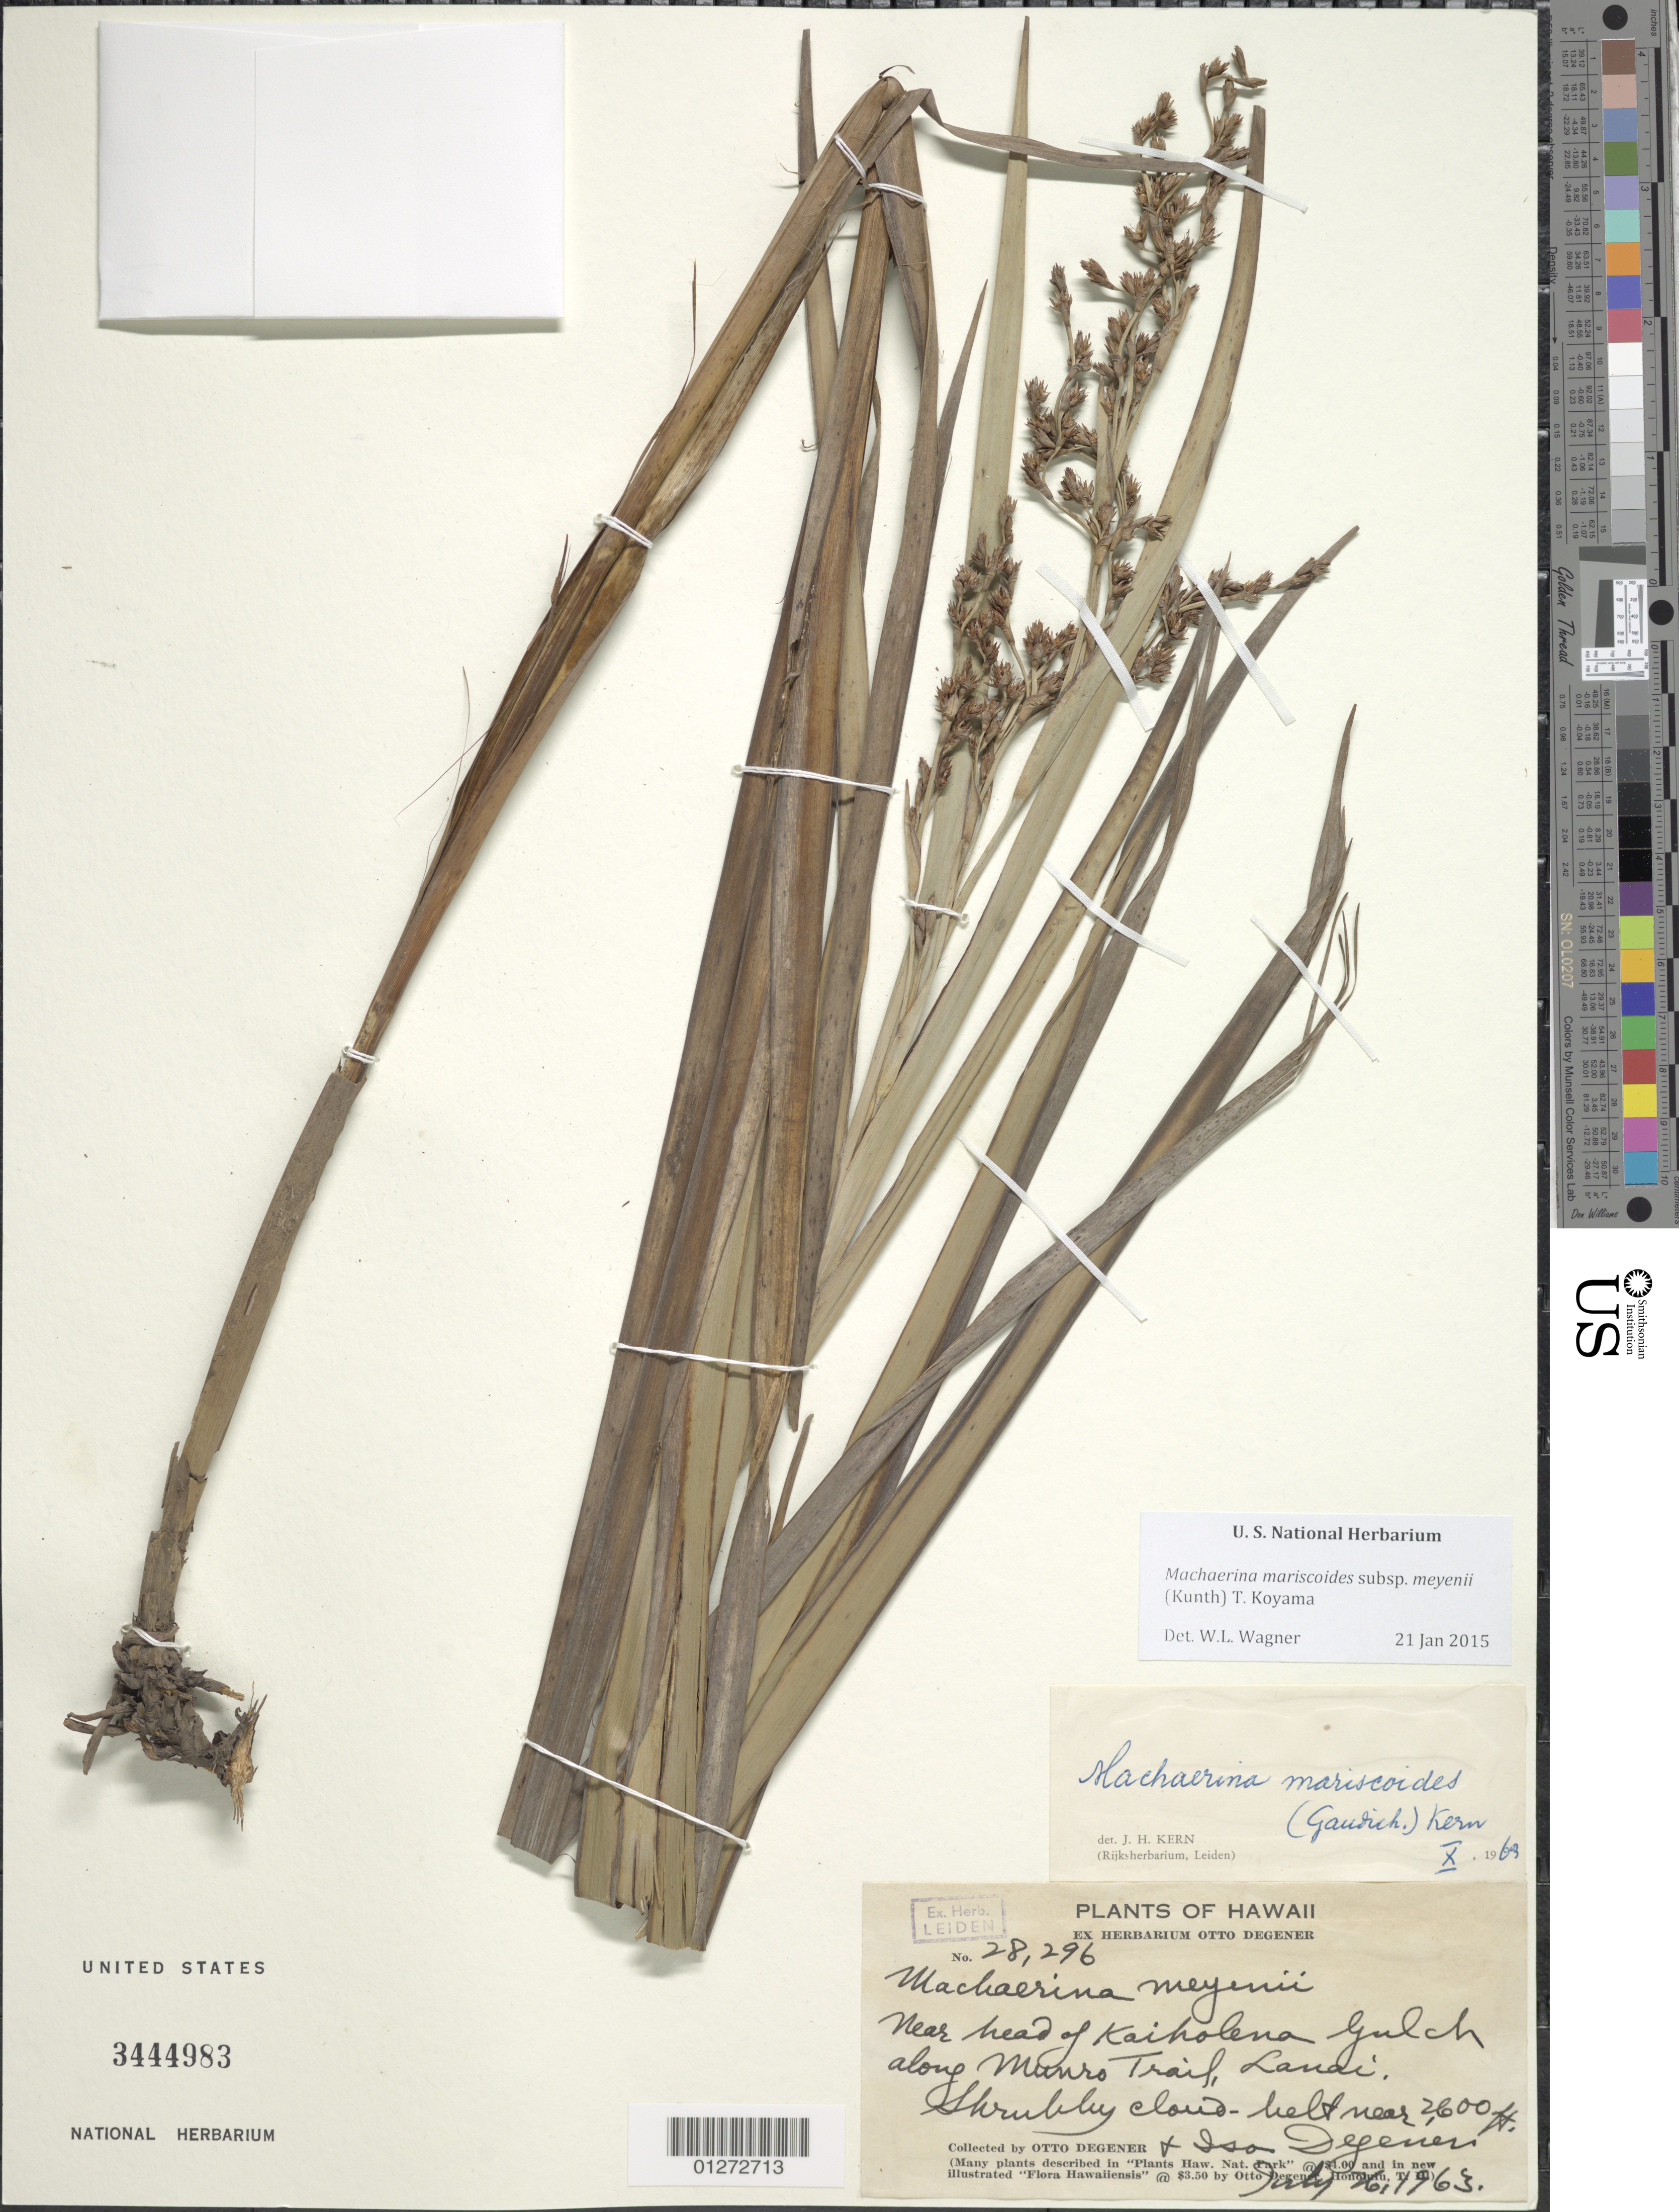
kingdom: Plantae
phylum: Tracheophyta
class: Liliopsida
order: Poales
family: Cyperaceae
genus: Machaerina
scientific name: Machaerina mariscoides subsp. meyenii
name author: (Kunth) T. Koyama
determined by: Wagner, W. L., (BOT), Smithsonian Institution - National Museum of Natural History (UNITED STATES)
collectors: O. Degener & I. Degener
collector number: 28296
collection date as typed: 26 Jul 1963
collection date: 1963-07-26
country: United States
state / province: Hawaii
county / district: Maui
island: Lana'i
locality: Near head of Kaiholena gulch, along Munro Trail.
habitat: Shrubby cloud-belt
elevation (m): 792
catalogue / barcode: US 3444983